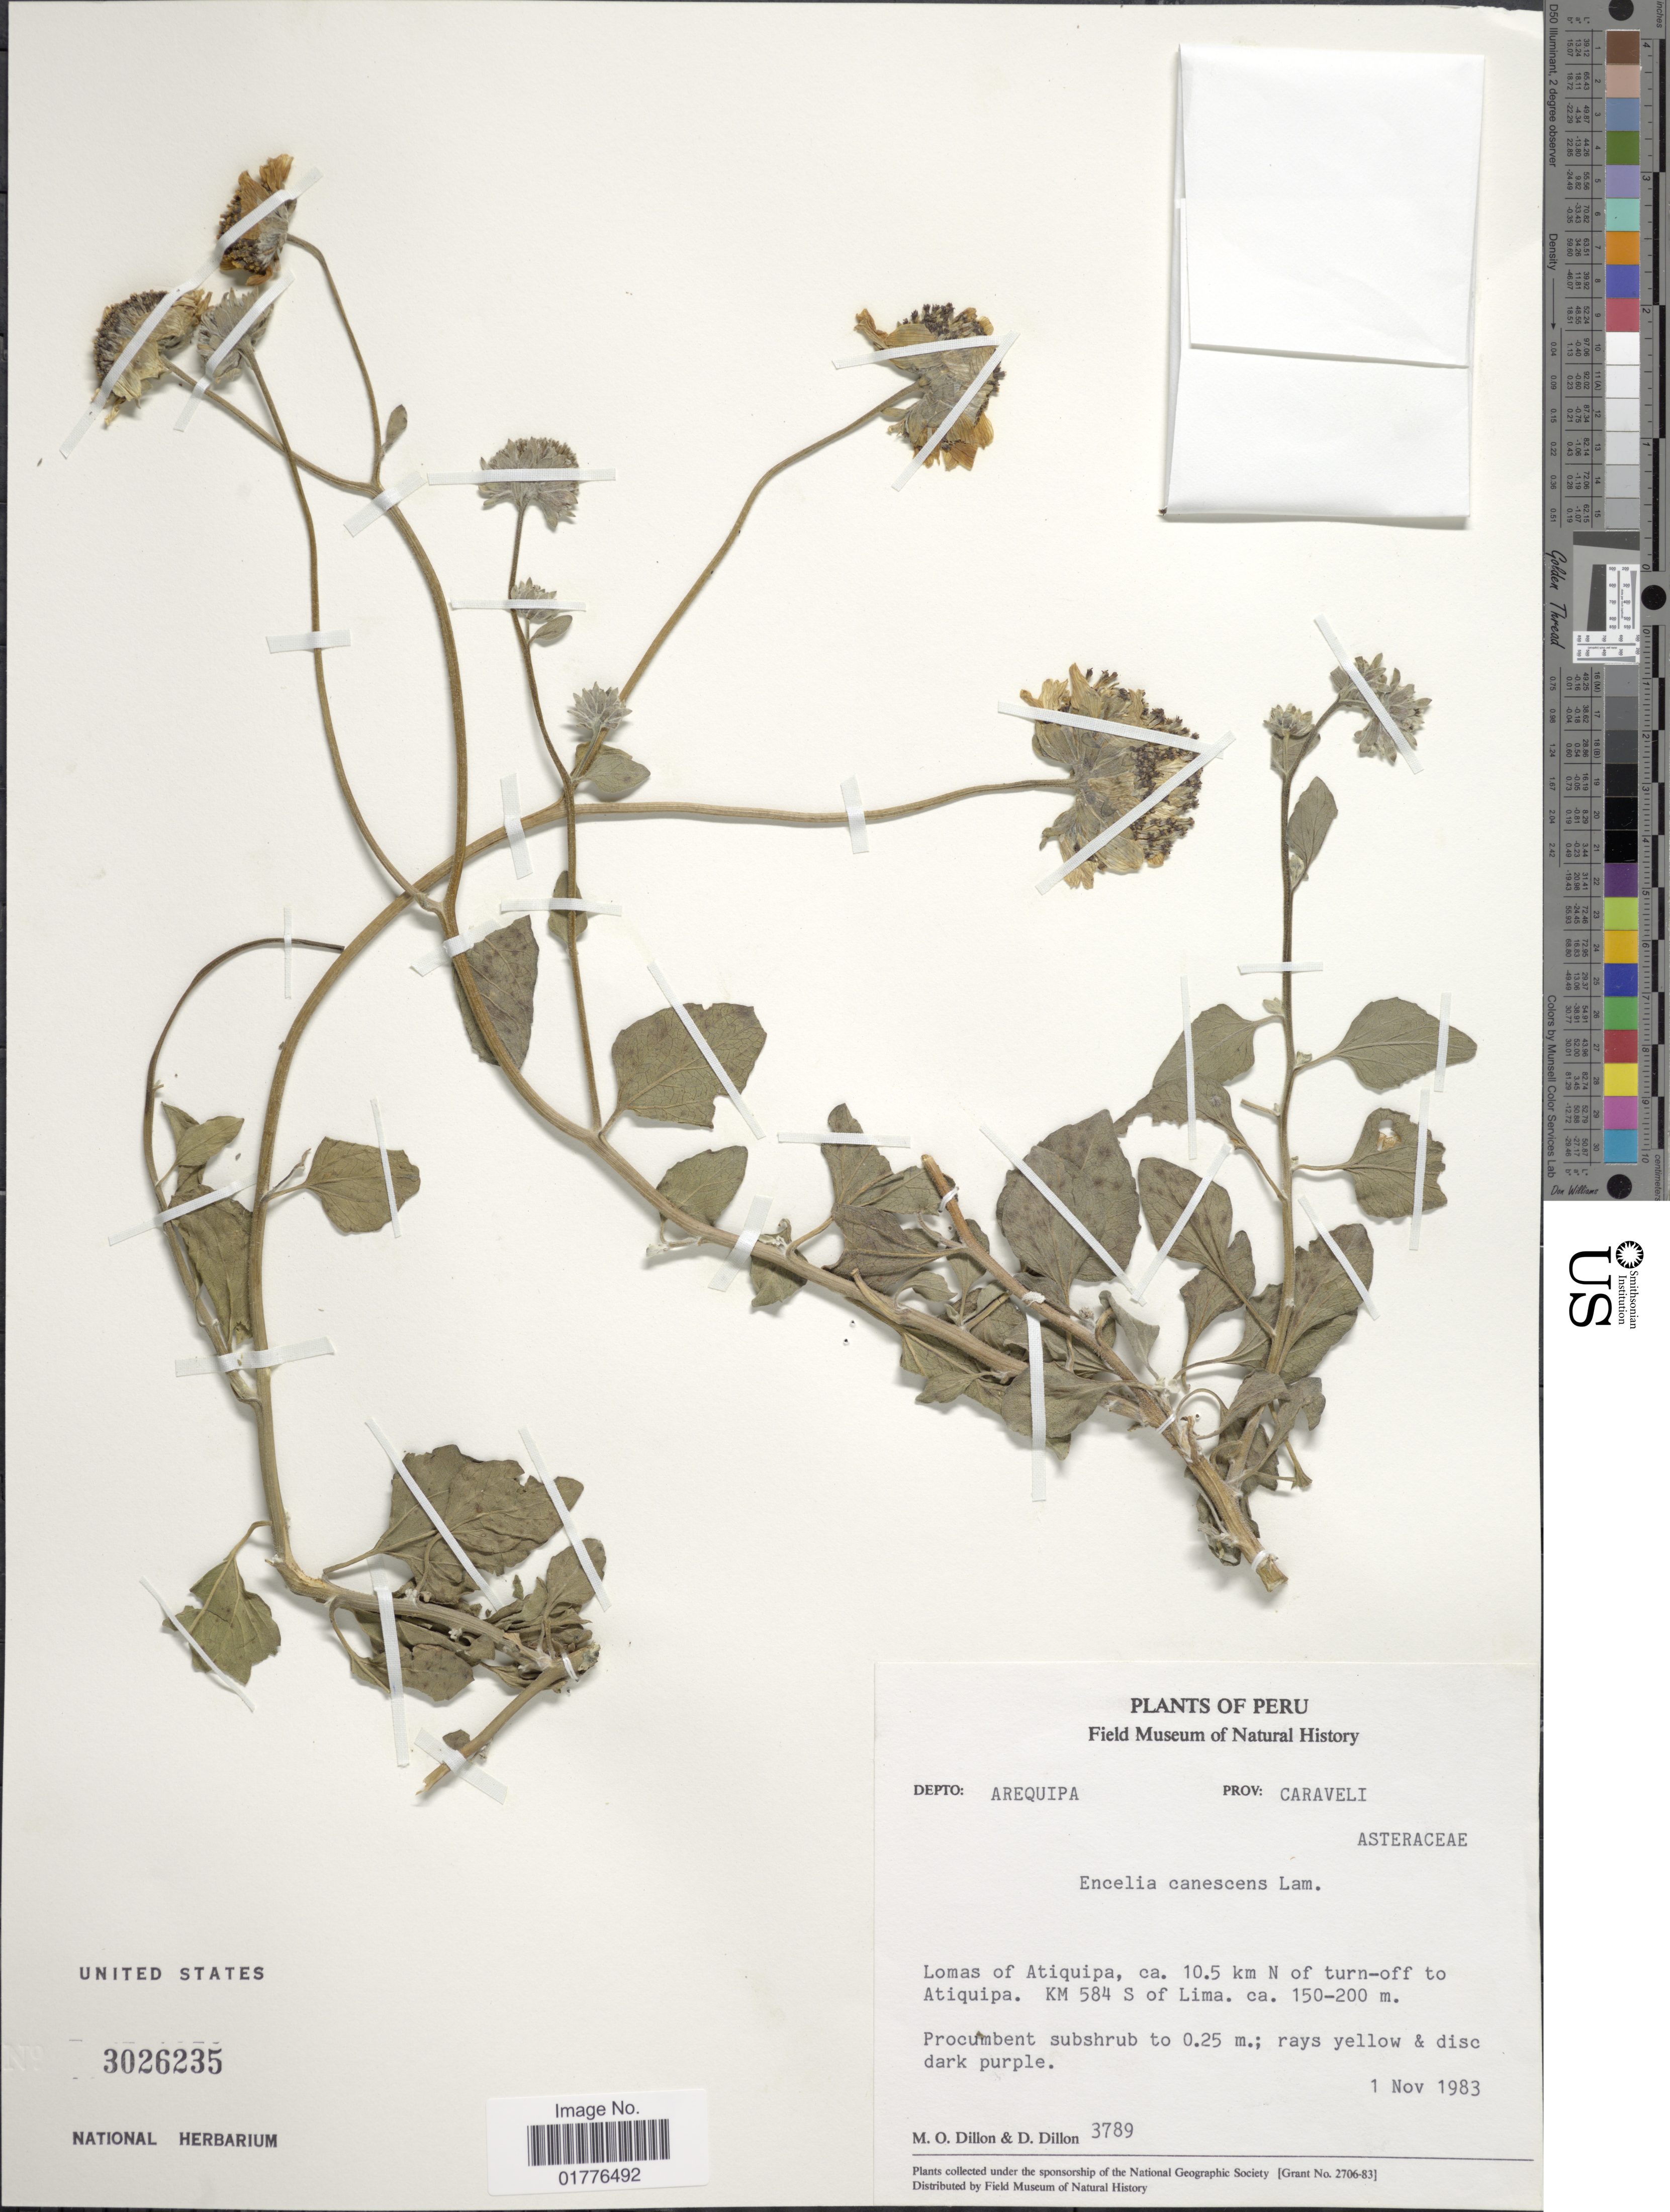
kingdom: Plantae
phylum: Tracheophyta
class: Magnoliopsida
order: Asterales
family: Asteraceae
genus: Encelia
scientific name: Encelia canescens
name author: Lam.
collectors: M. O. Dillon & D. Dillon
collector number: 3789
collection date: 1983-11-01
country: Peru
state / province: Arequipa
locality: Prov: Caraveli. Lomas of Atiquipa, ca. 10.5 km N of turn-off to Atiquipa. KM 584 of Lima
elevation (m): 150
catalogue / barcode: US 3026235